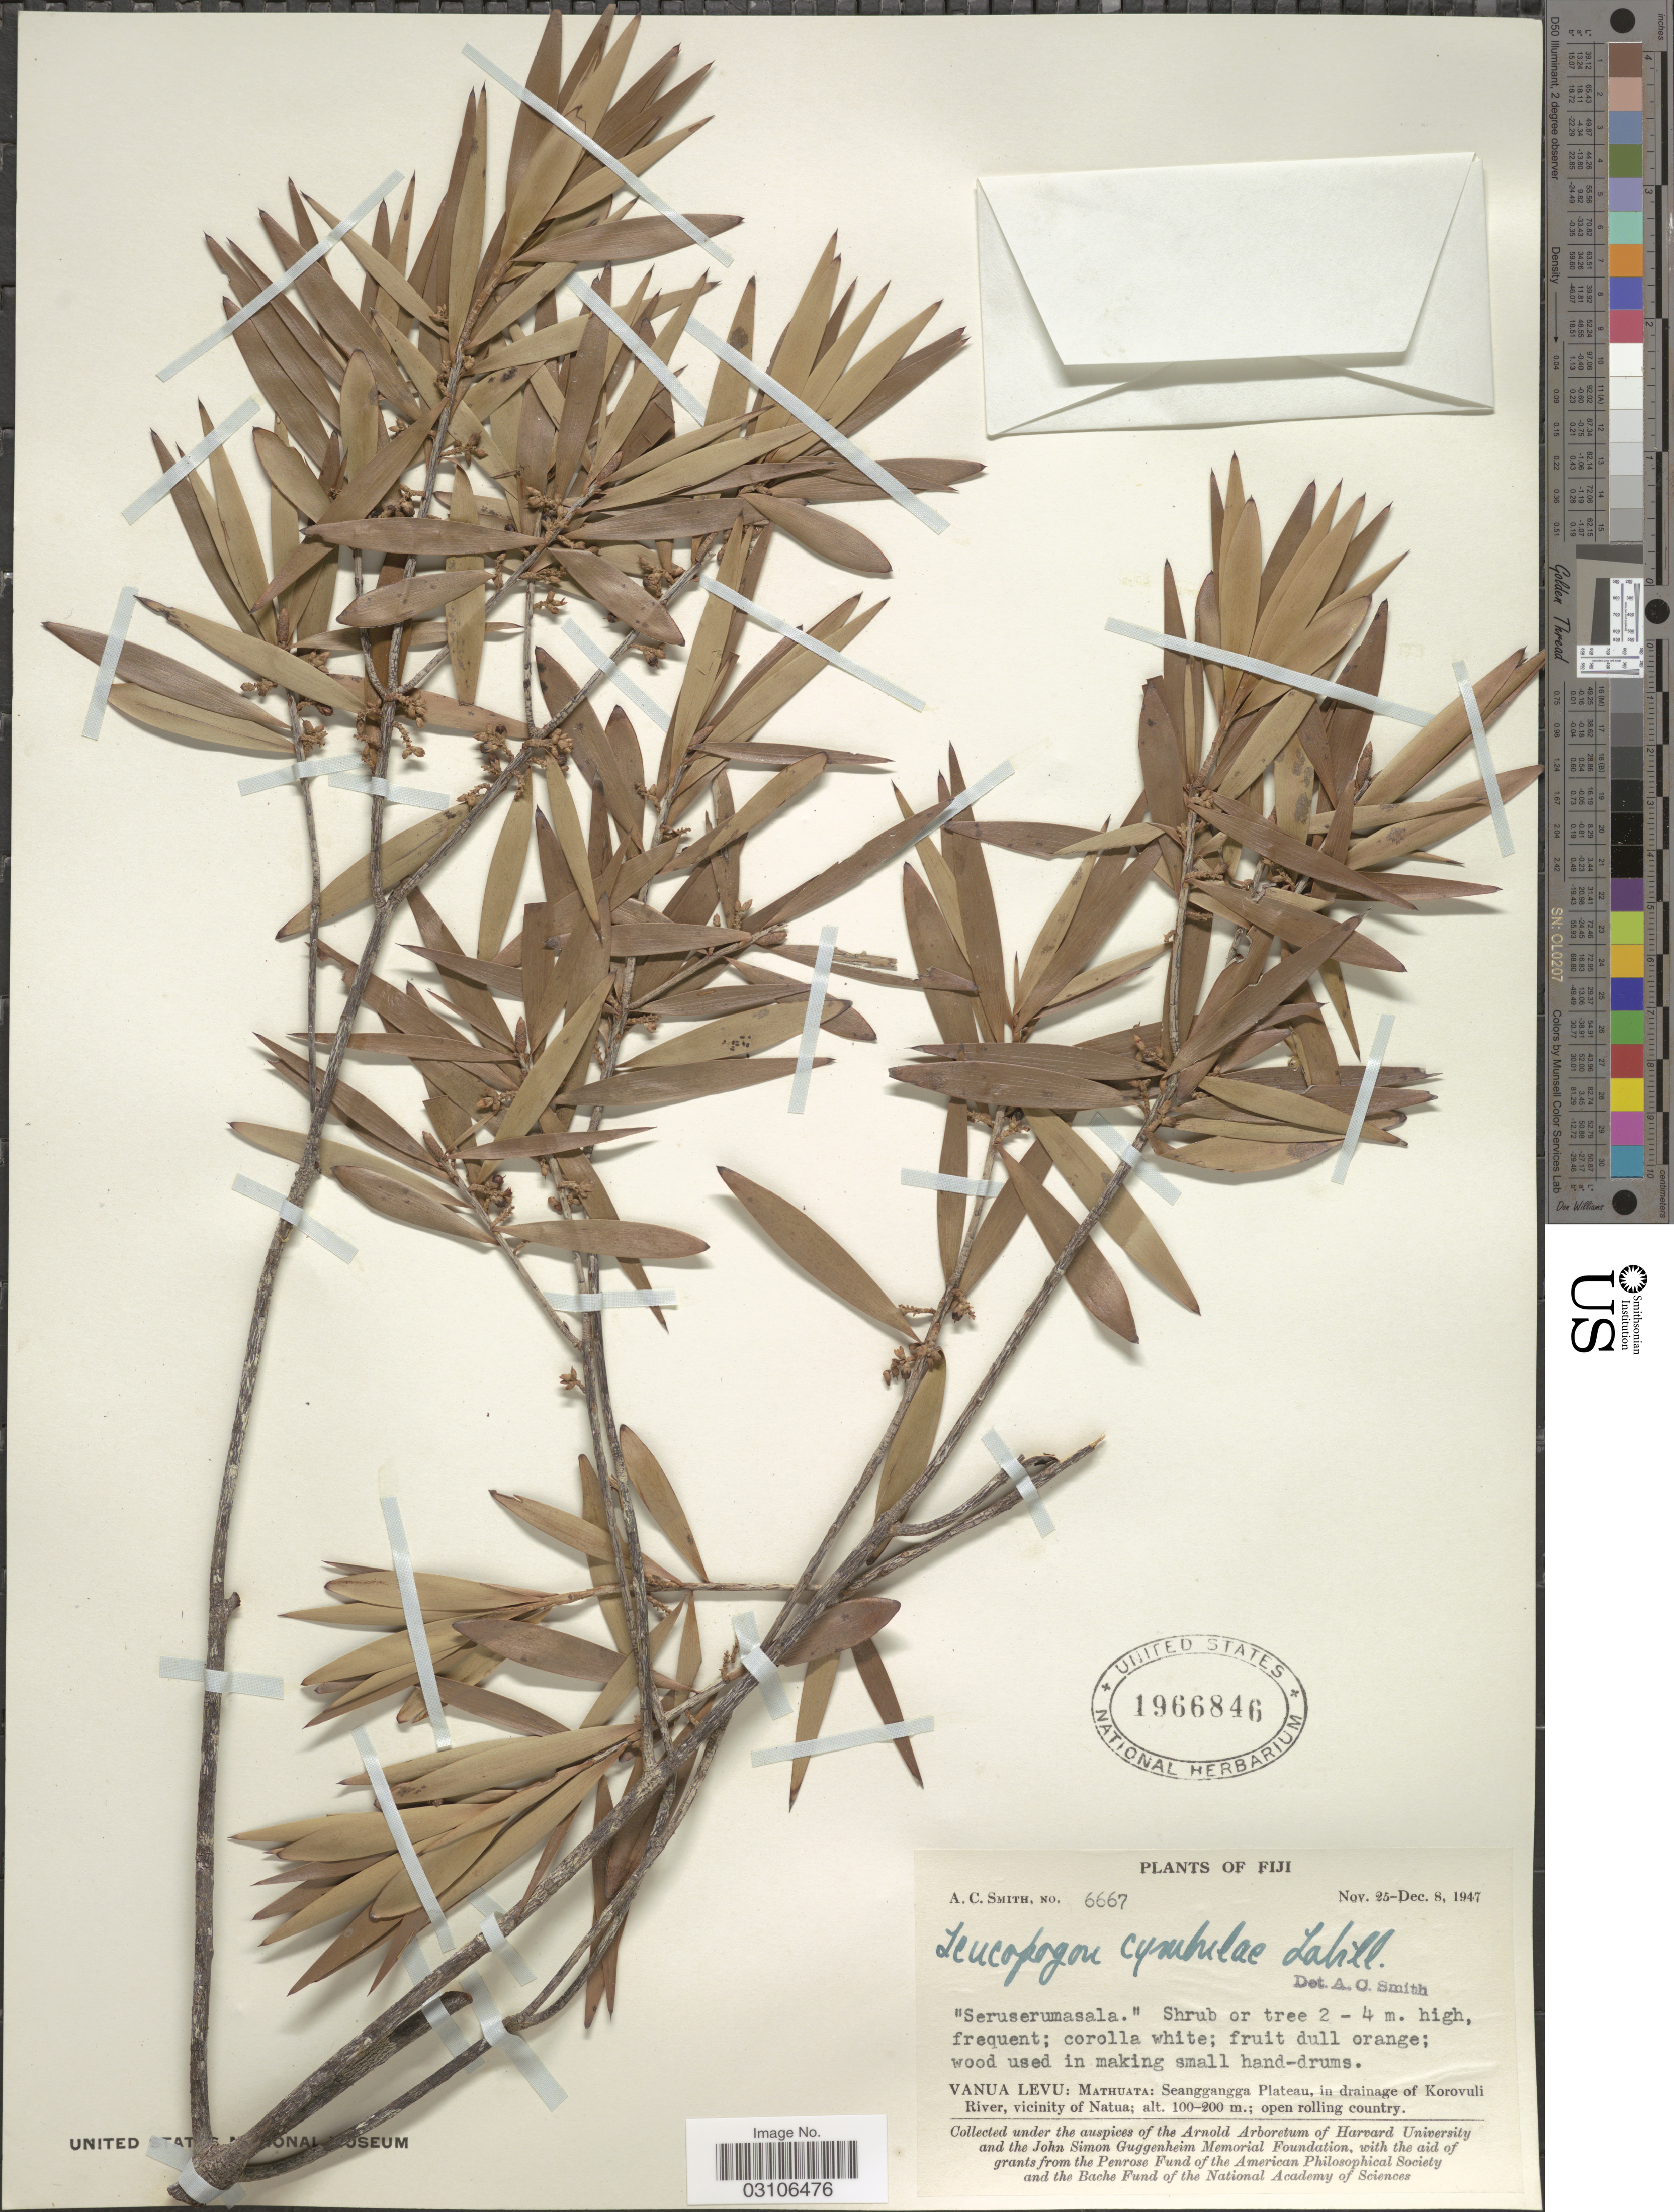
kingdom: Plantae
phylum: Tracheophyta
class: Magnoliopsida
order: Ericales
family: Ericaceae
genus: Styphelia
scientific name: Styphelia cymbulae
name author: (Labill.) Spreng.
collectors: A. C. Smith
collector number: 6667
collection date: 1947-11-25/1947-12-08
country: Fiji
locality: Vanua Levu: Mathuata: Seanggangga Plateau, in drainage of Korovuli River, vicinity of Natua.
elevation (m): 100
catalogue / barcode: US 1966846